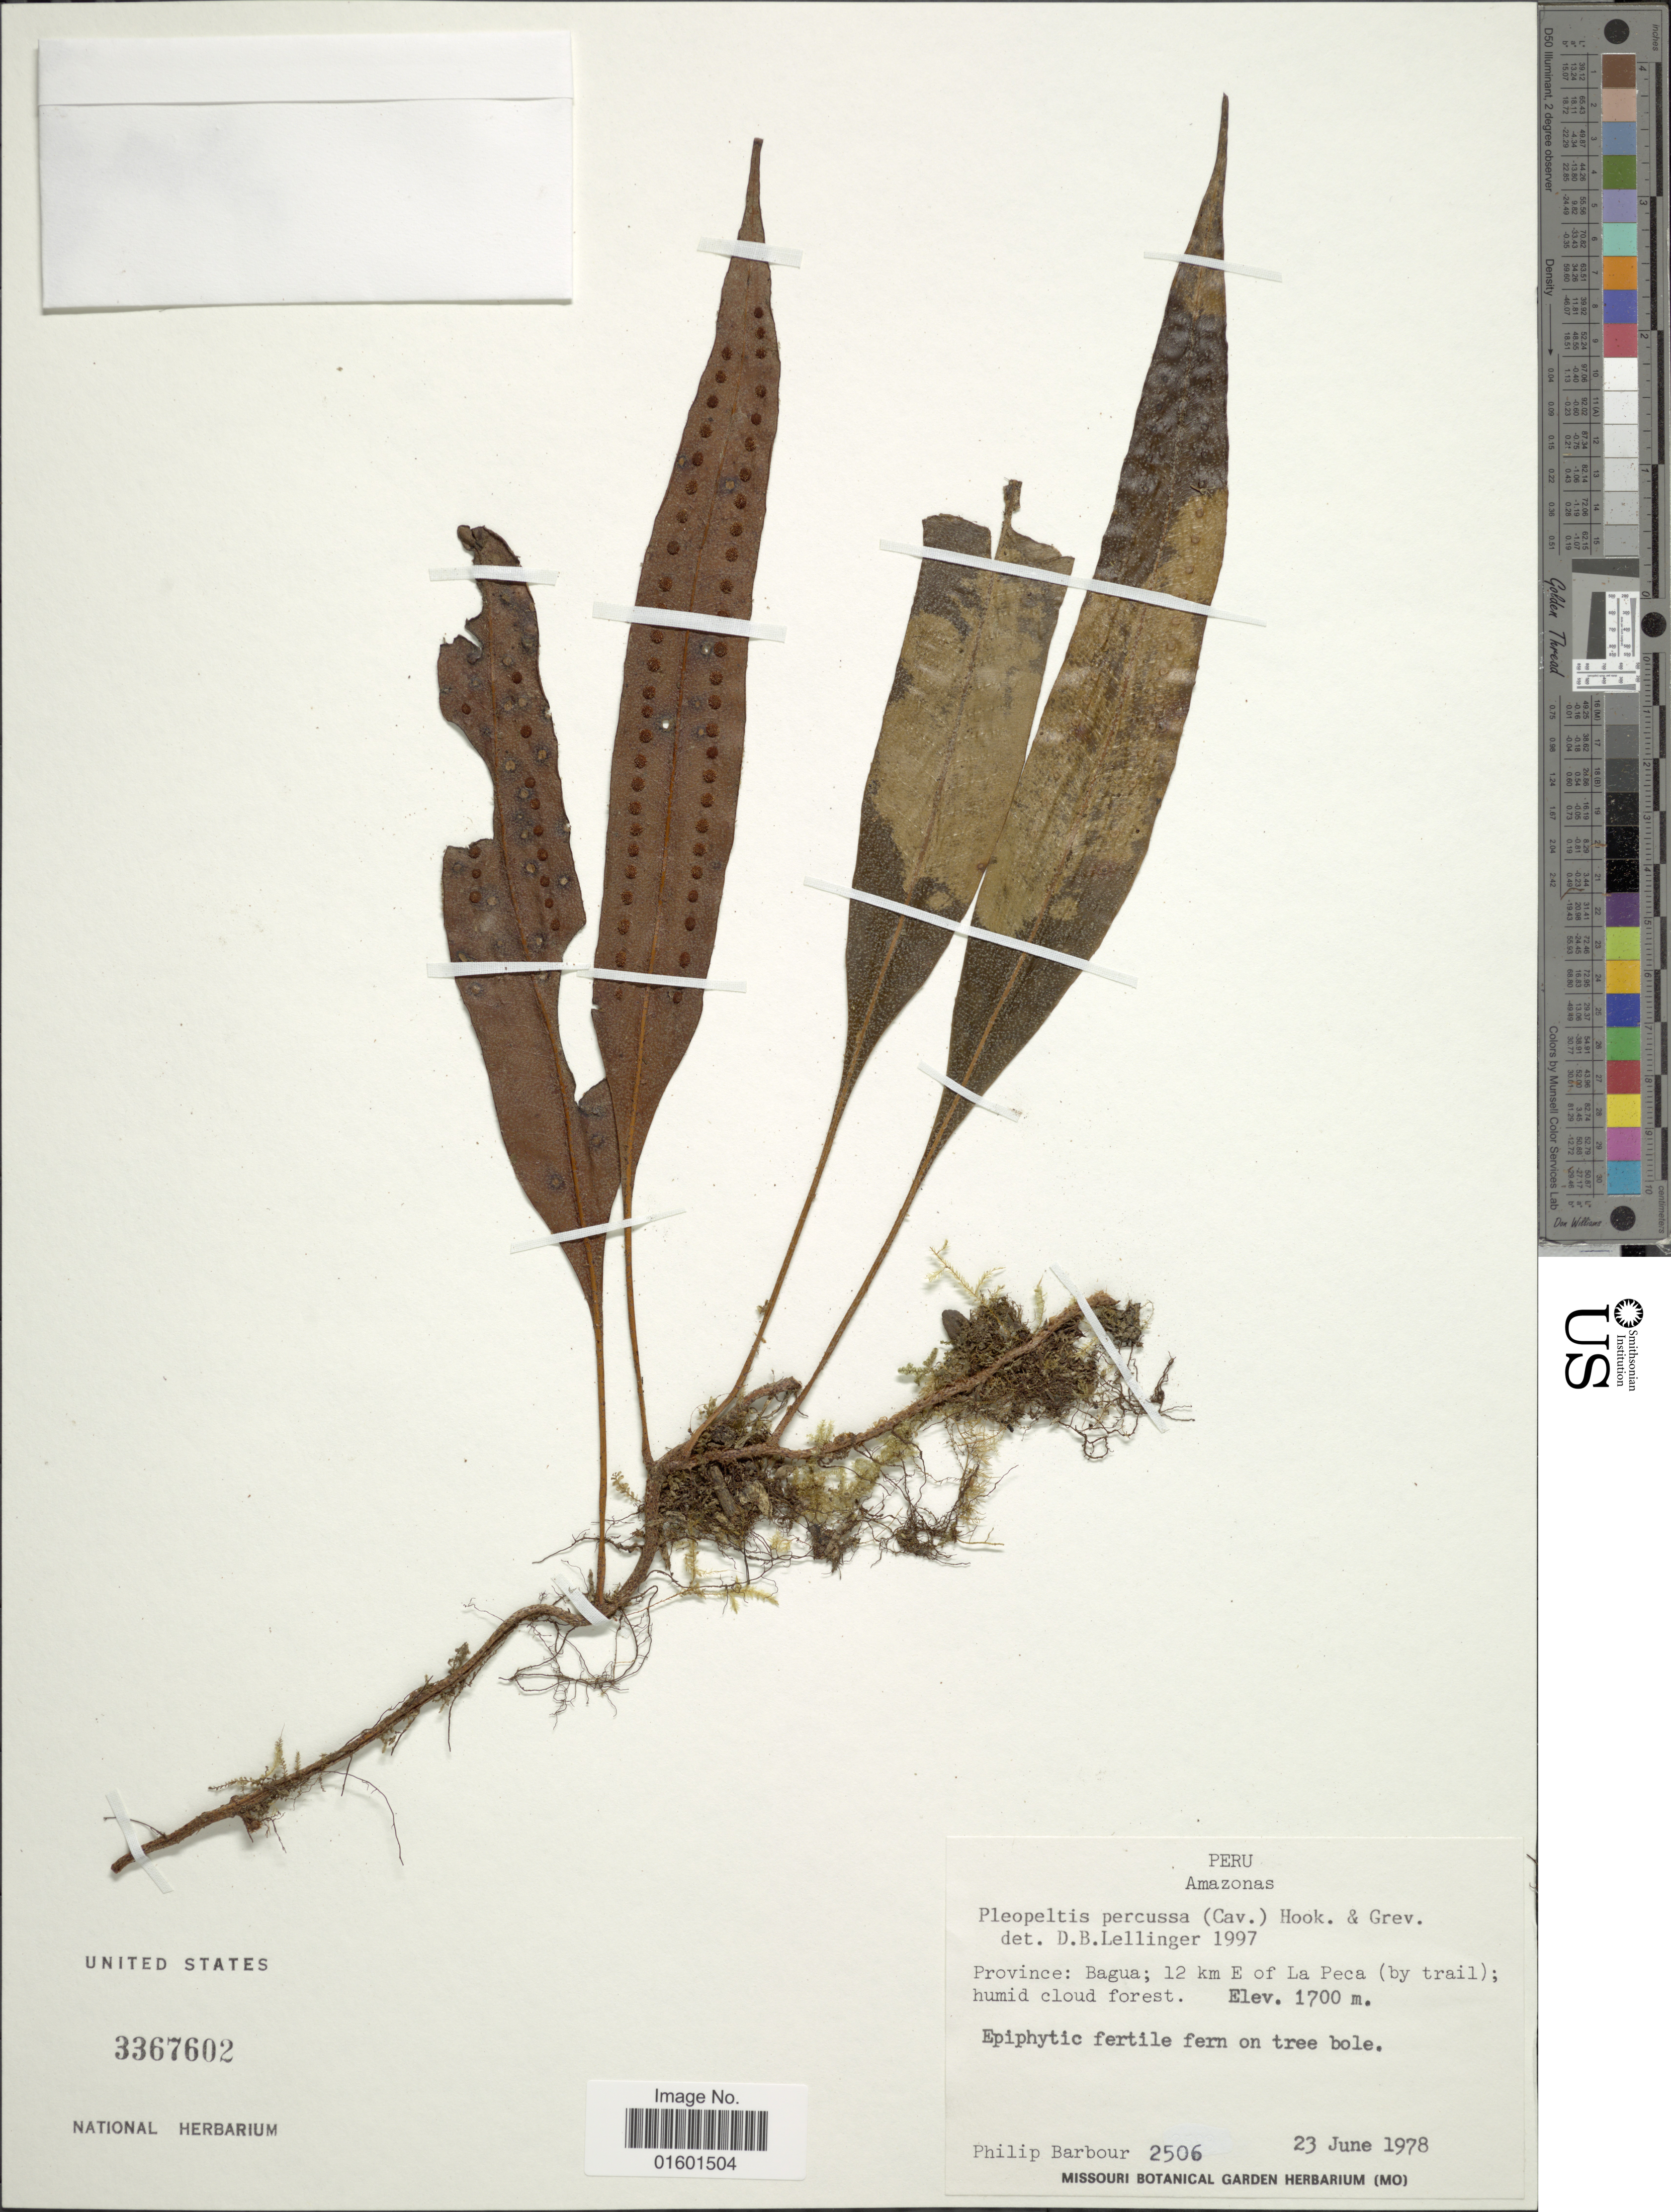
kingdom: Plantae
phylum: Tracheophyta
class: Polypodiopsida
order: Polypodiales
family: Polypodiaceae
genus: Microgramma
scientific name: Microgramma percussa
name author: (Cav.) de la Sota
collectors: P. Barbour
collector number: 2506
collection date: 1978-06-23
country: Peru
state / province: Amazonas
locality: Province: Bagua; 12 km E of La Peca (by trail) humid cloud forest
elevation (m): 1700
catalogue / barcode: US 3367602